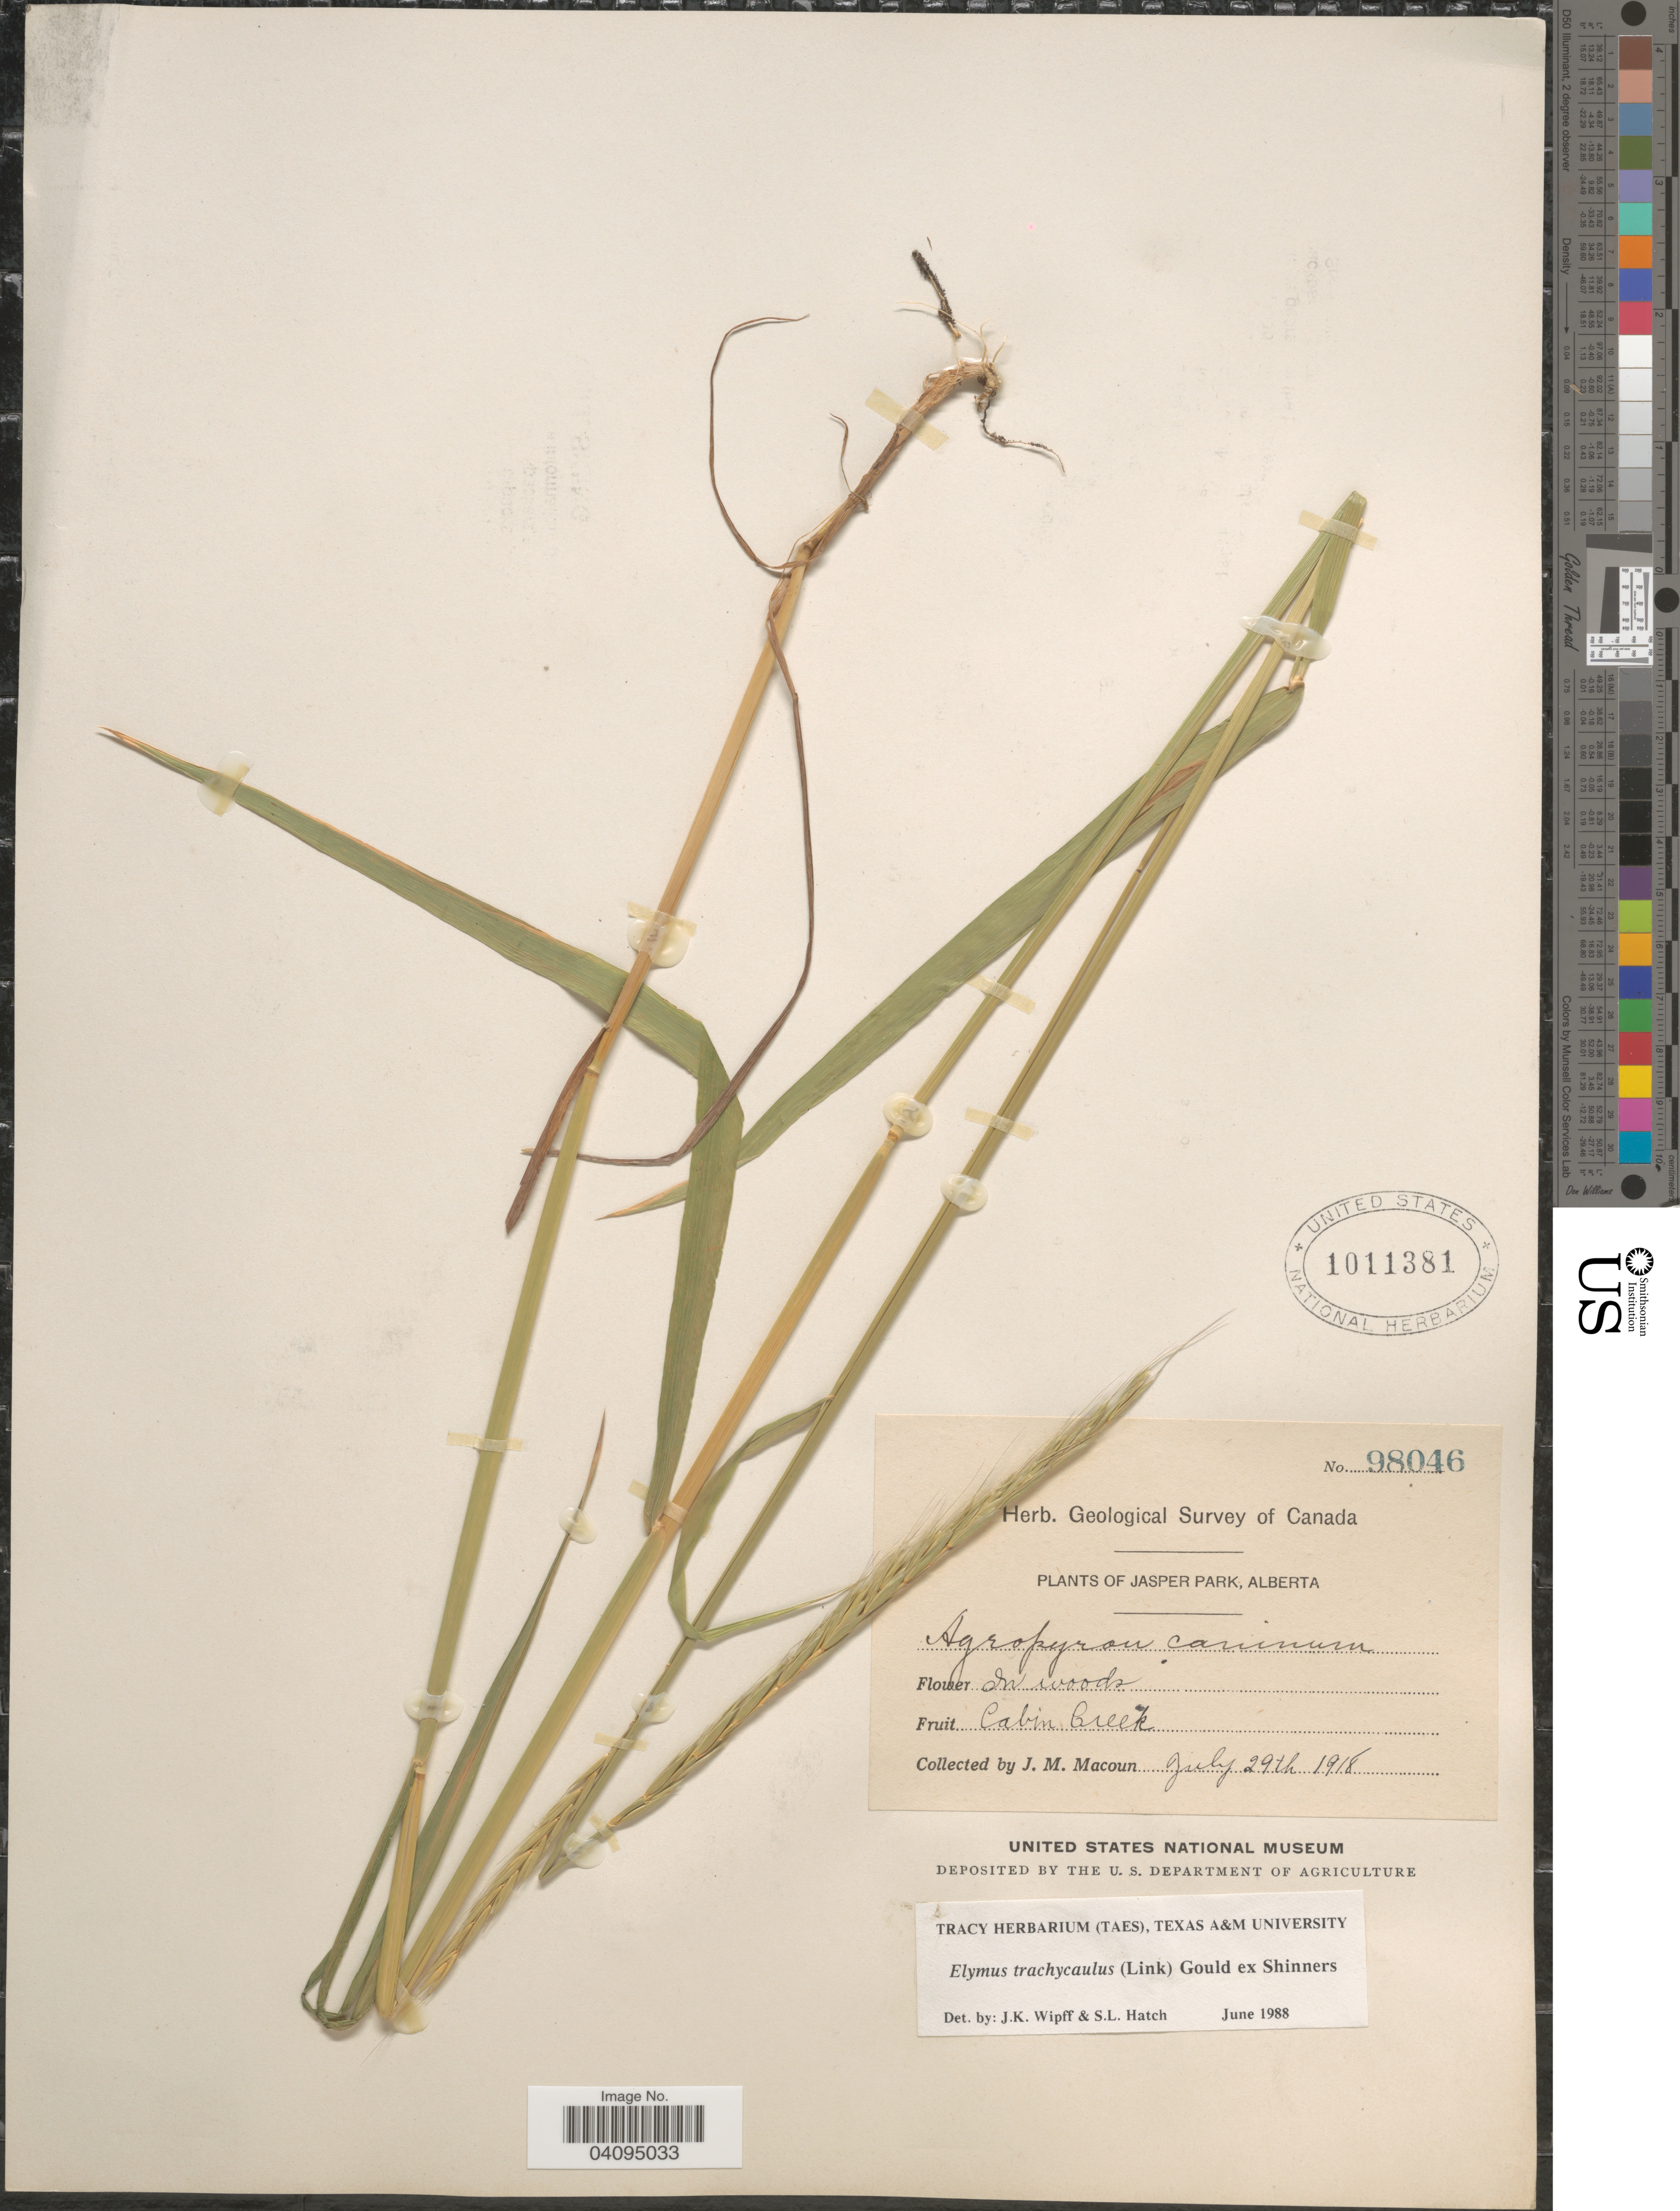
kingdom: Plantae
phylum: Tracheophyta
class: Liliopsida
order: Poales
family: Poaceae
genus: Elymus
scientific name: Elymus trachycaulus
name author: (Link) Gould ex Shinners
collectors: J. M. Macoun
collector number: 98046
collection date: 1918-07-29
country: Canada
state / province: Alberta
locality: Geological Survey of Canada. Jasper Park. Cabin Creek.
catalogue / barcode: US 1011381